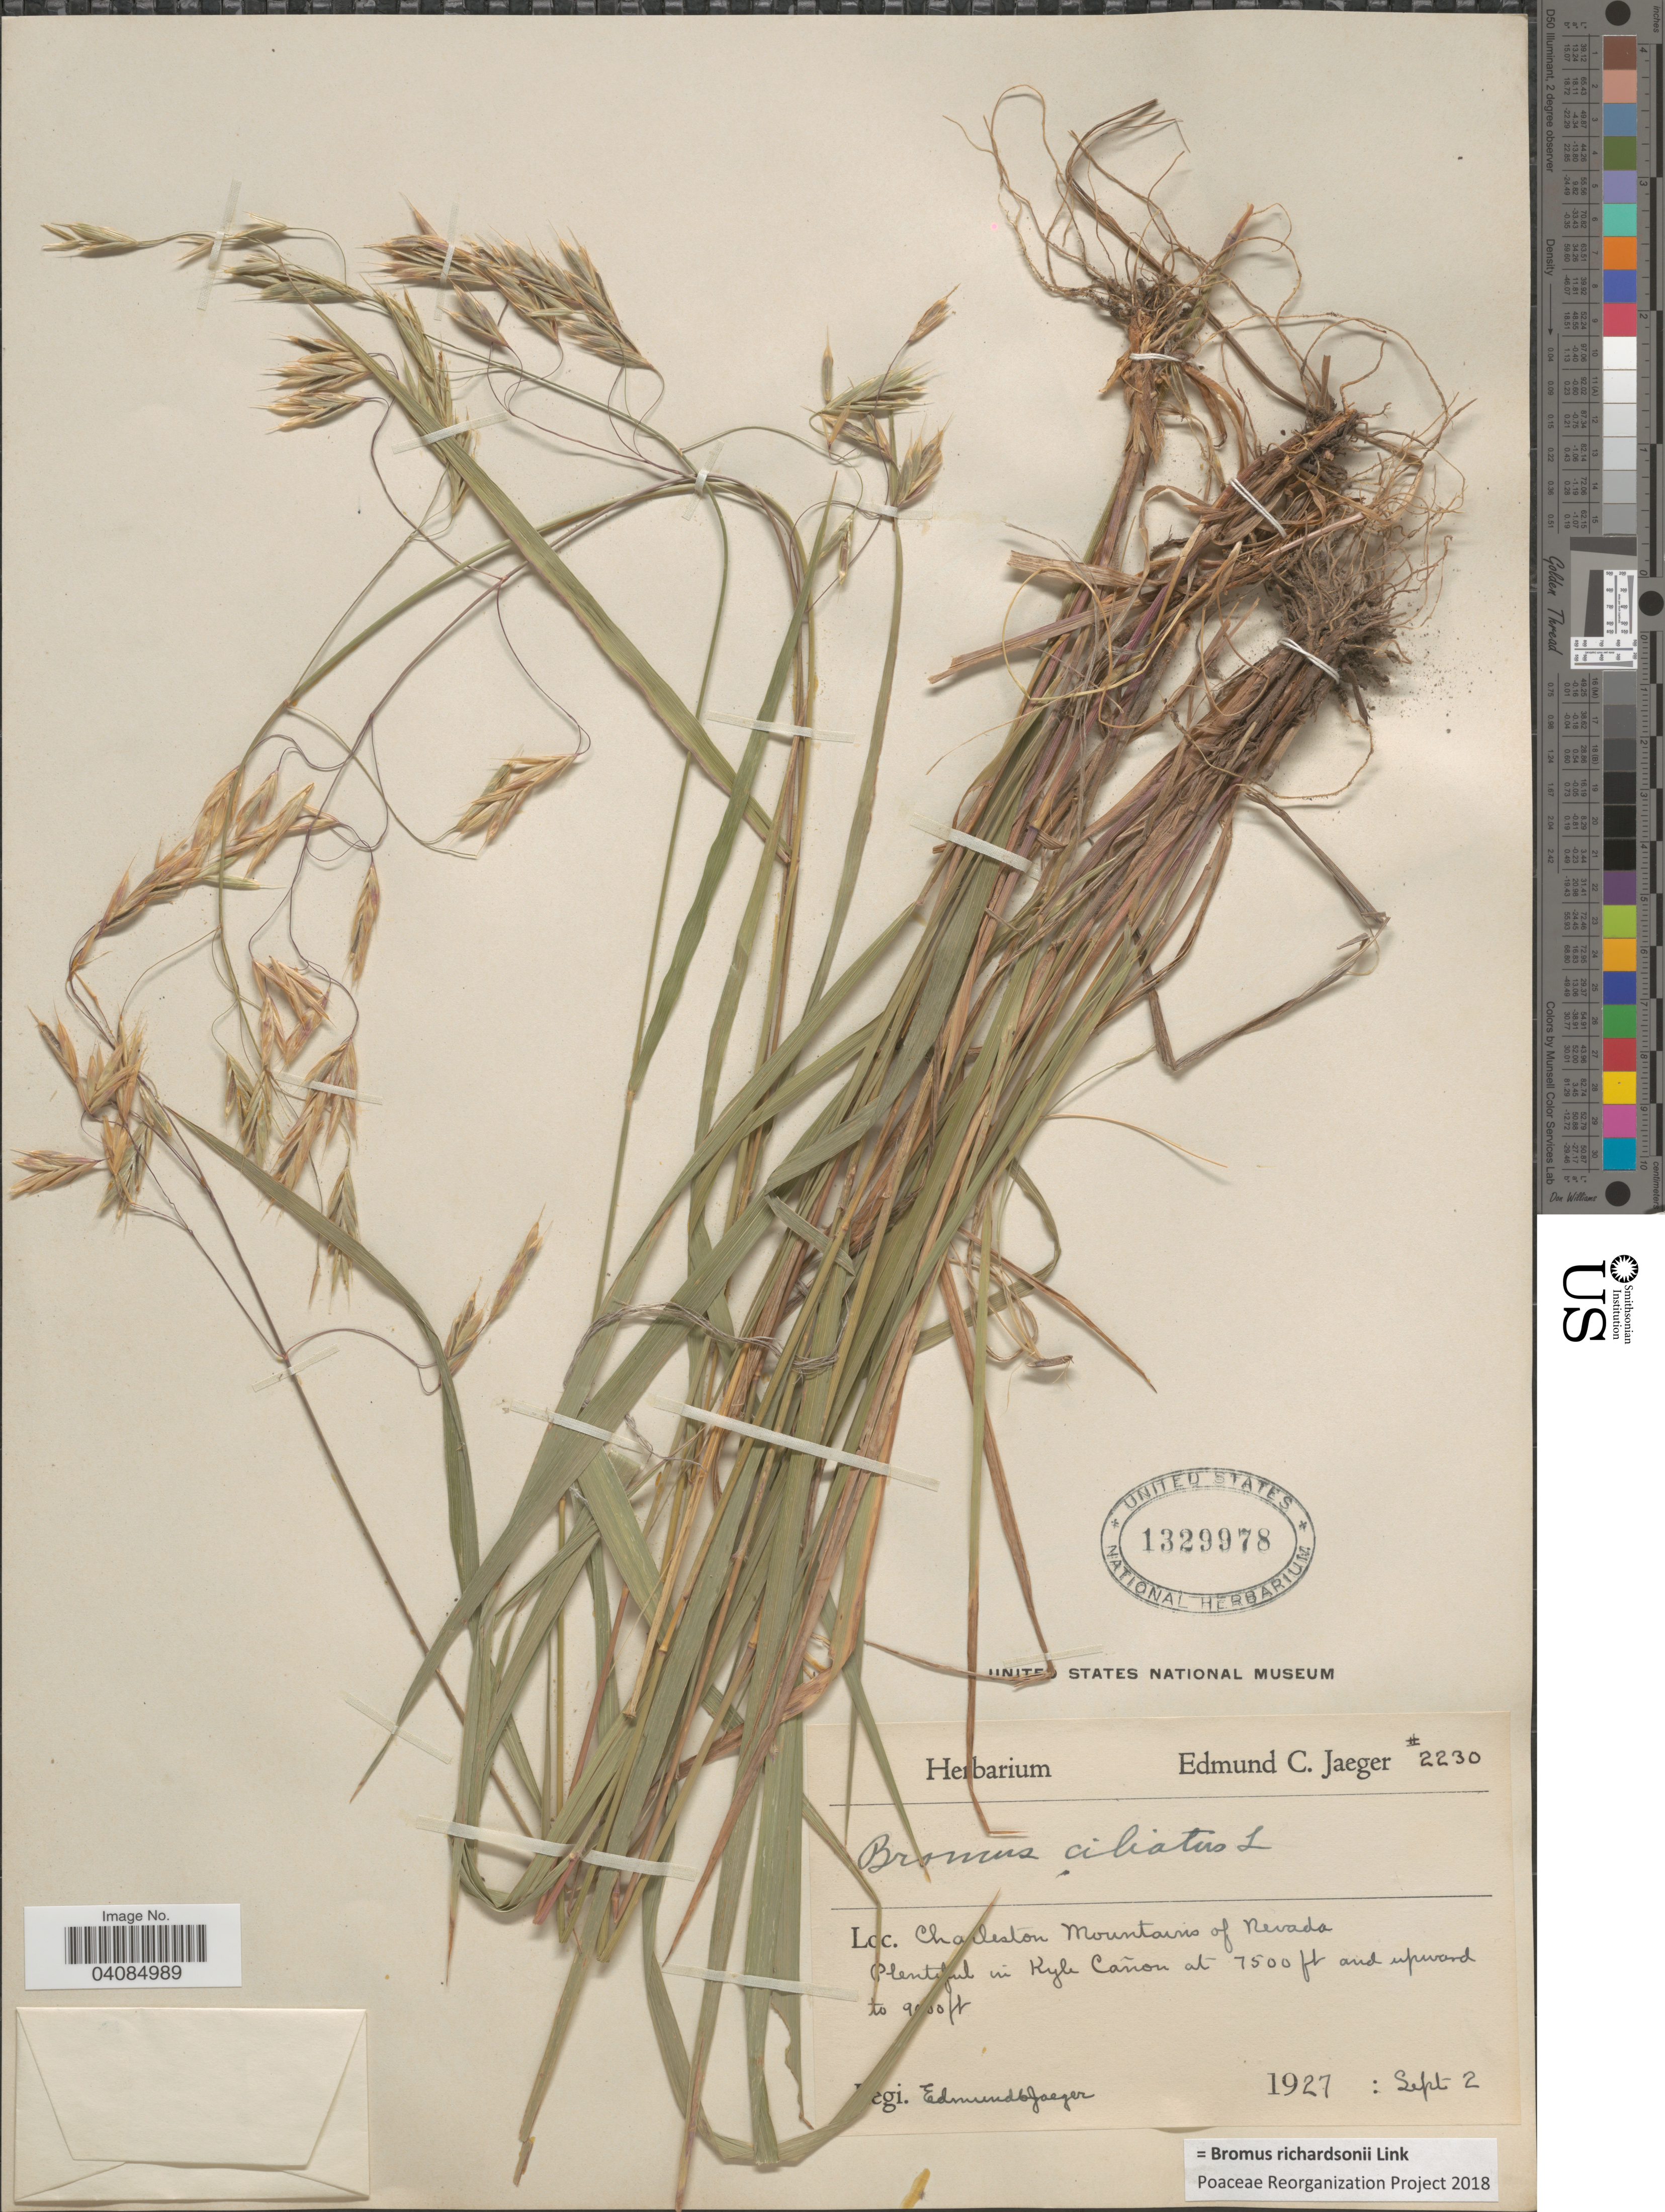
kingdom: Plantae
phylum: Tracheophyta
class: Liliopsida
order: Poales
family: Poaceae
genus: Bromus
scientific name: Bromus racemosus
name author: L.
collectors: E. Jaeger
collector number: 2230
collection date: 1927-09-02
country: United States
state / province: Nevada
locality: Charleston Mountains of Nevada. Plentiful in Kyle Cañon.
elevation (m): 2286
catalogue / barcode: US 1329978